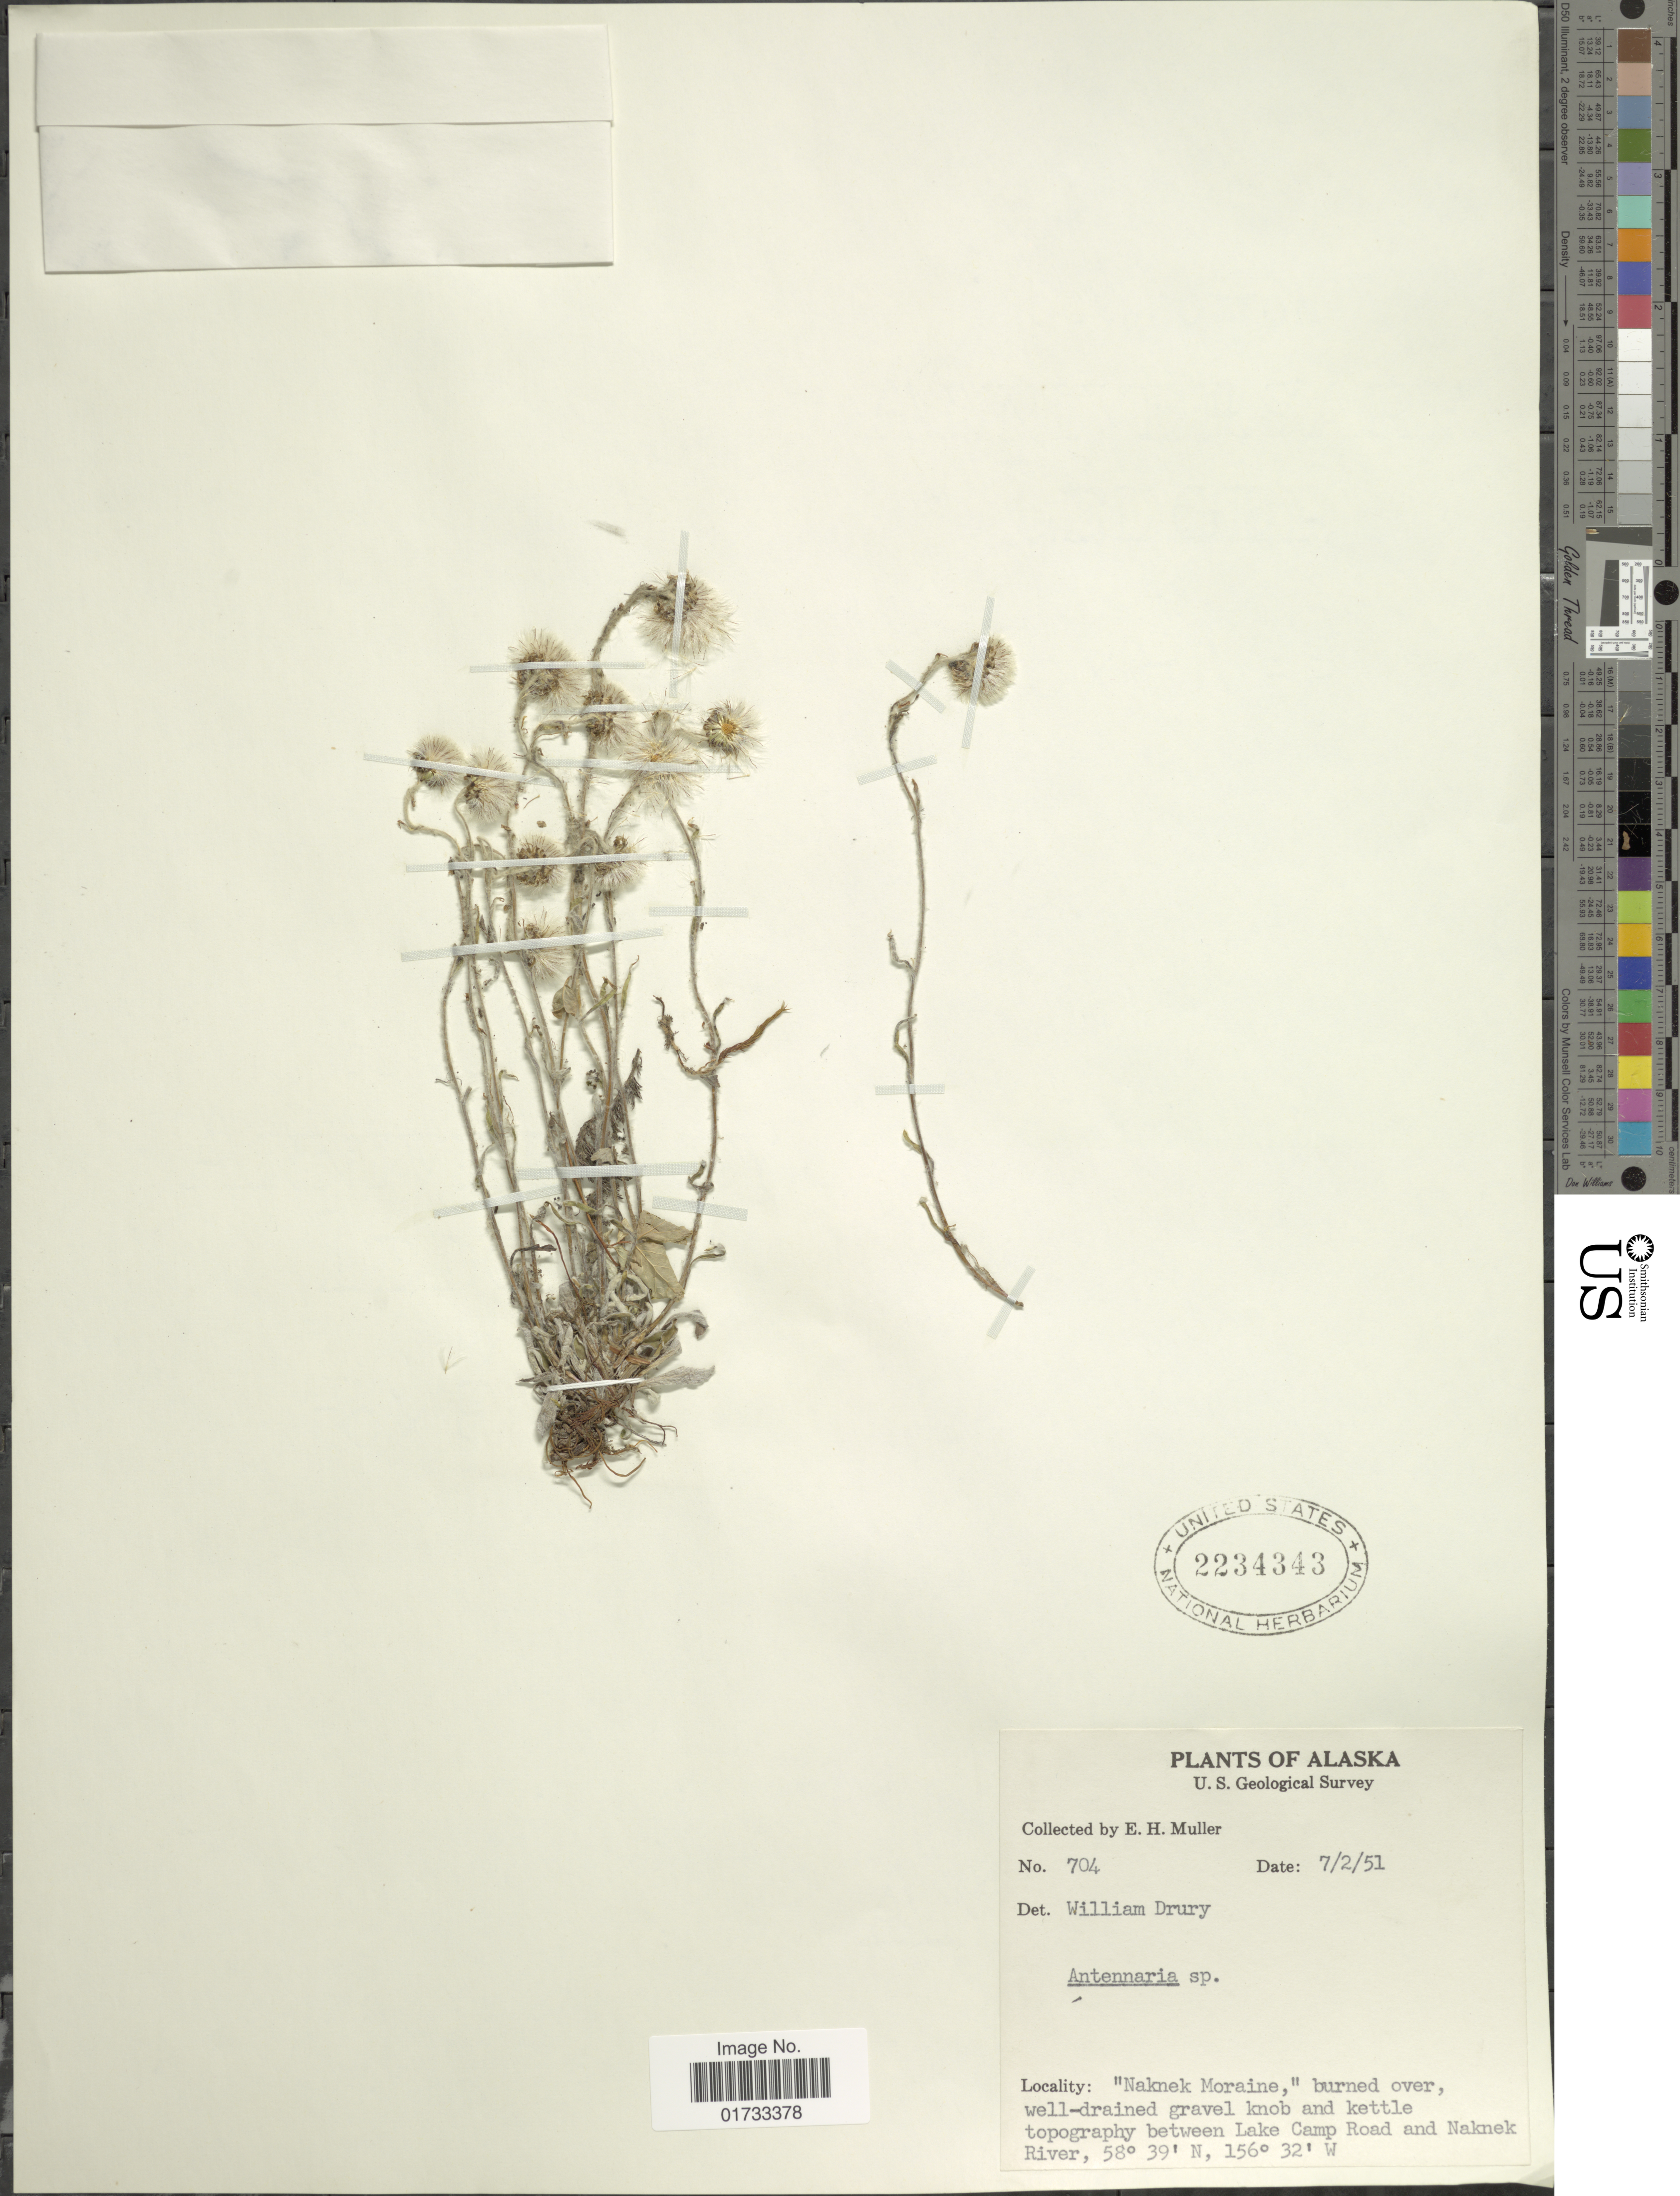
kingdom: Plantae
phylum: Tracheophyta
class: Magnoliopsida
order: Asterales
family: Asteraceae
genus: Antennaria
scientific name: Antennaria sp.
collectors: E. H. Muller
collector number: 704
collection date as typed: Transcribed d/m/y: 2/7/51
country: United States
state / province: Alaska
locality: Naknek Moraine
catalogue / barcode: US 2234343